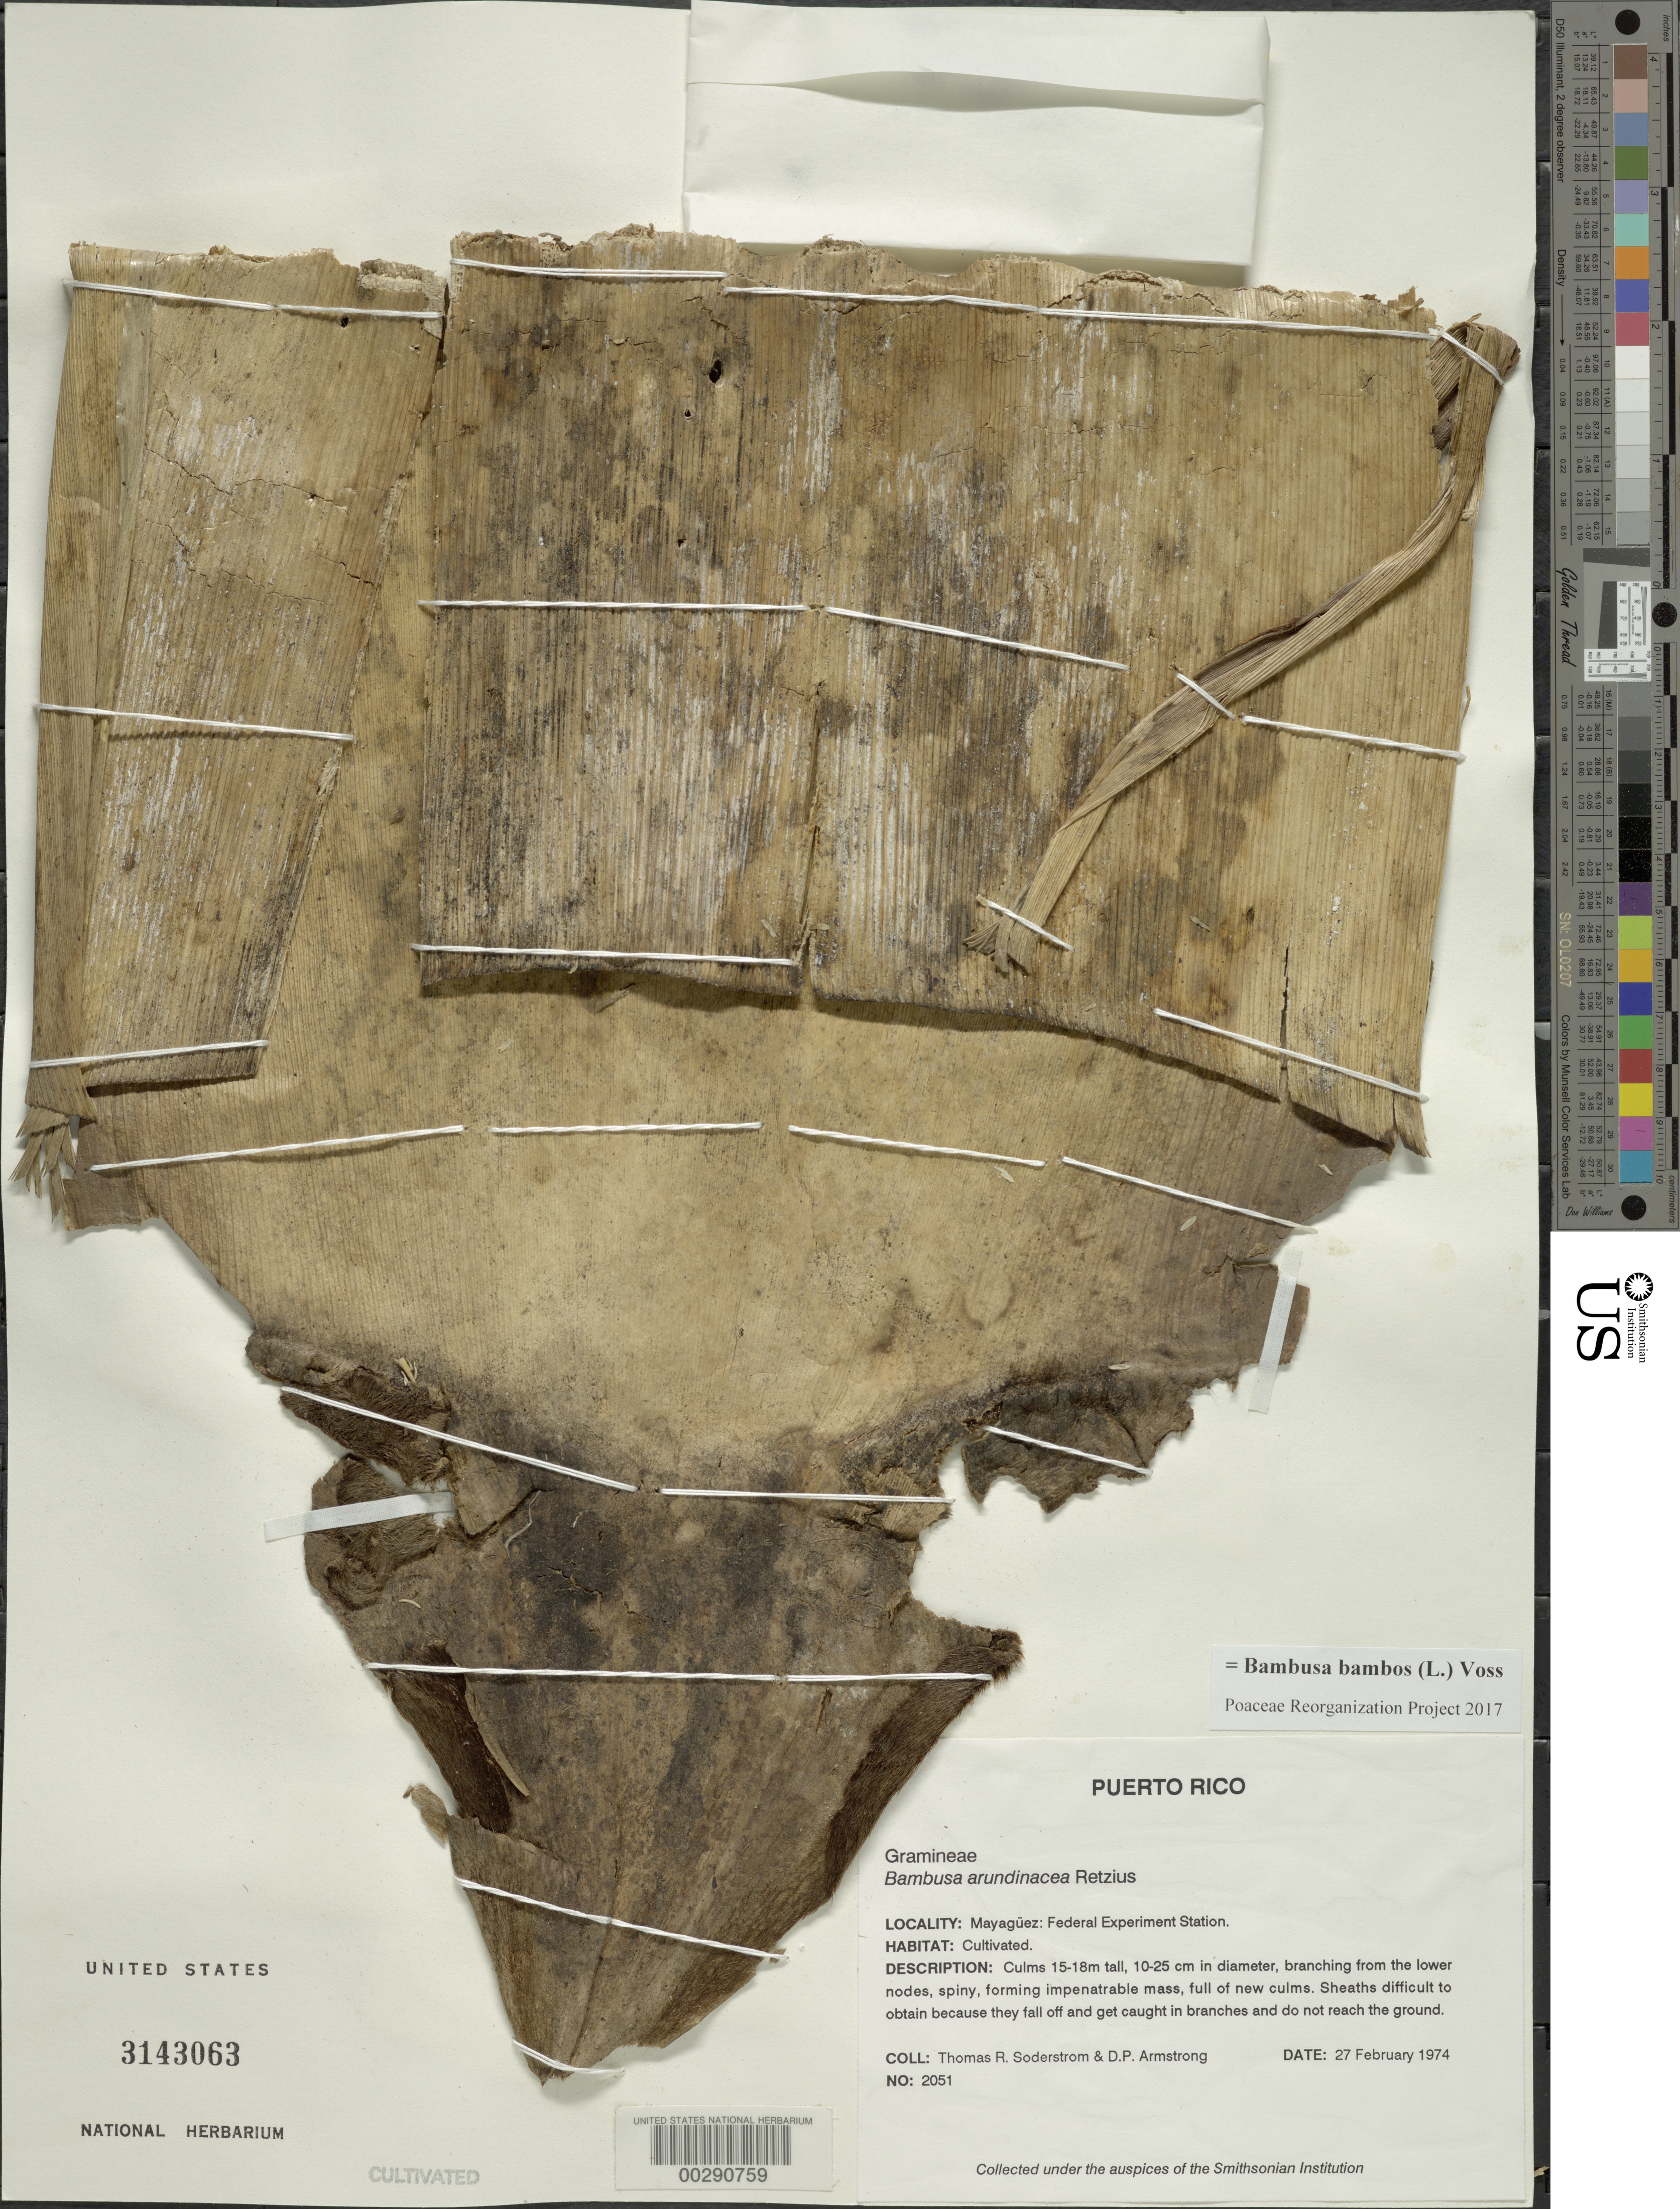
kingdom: Plantae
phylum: Tracheophyta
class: Liliopsida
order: Poales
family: Poaceae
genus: Bambusa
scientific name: Bambusa bambos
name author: (L.) Voss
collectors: T. R. Soderstrom & D. P. Armstrong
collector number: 2051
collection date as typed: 27 Feb 1974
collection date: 1974-02-27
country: Puerto Rico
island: Greater Antilles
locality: Mayaguez: federal experiment station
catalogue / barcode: US 3143063